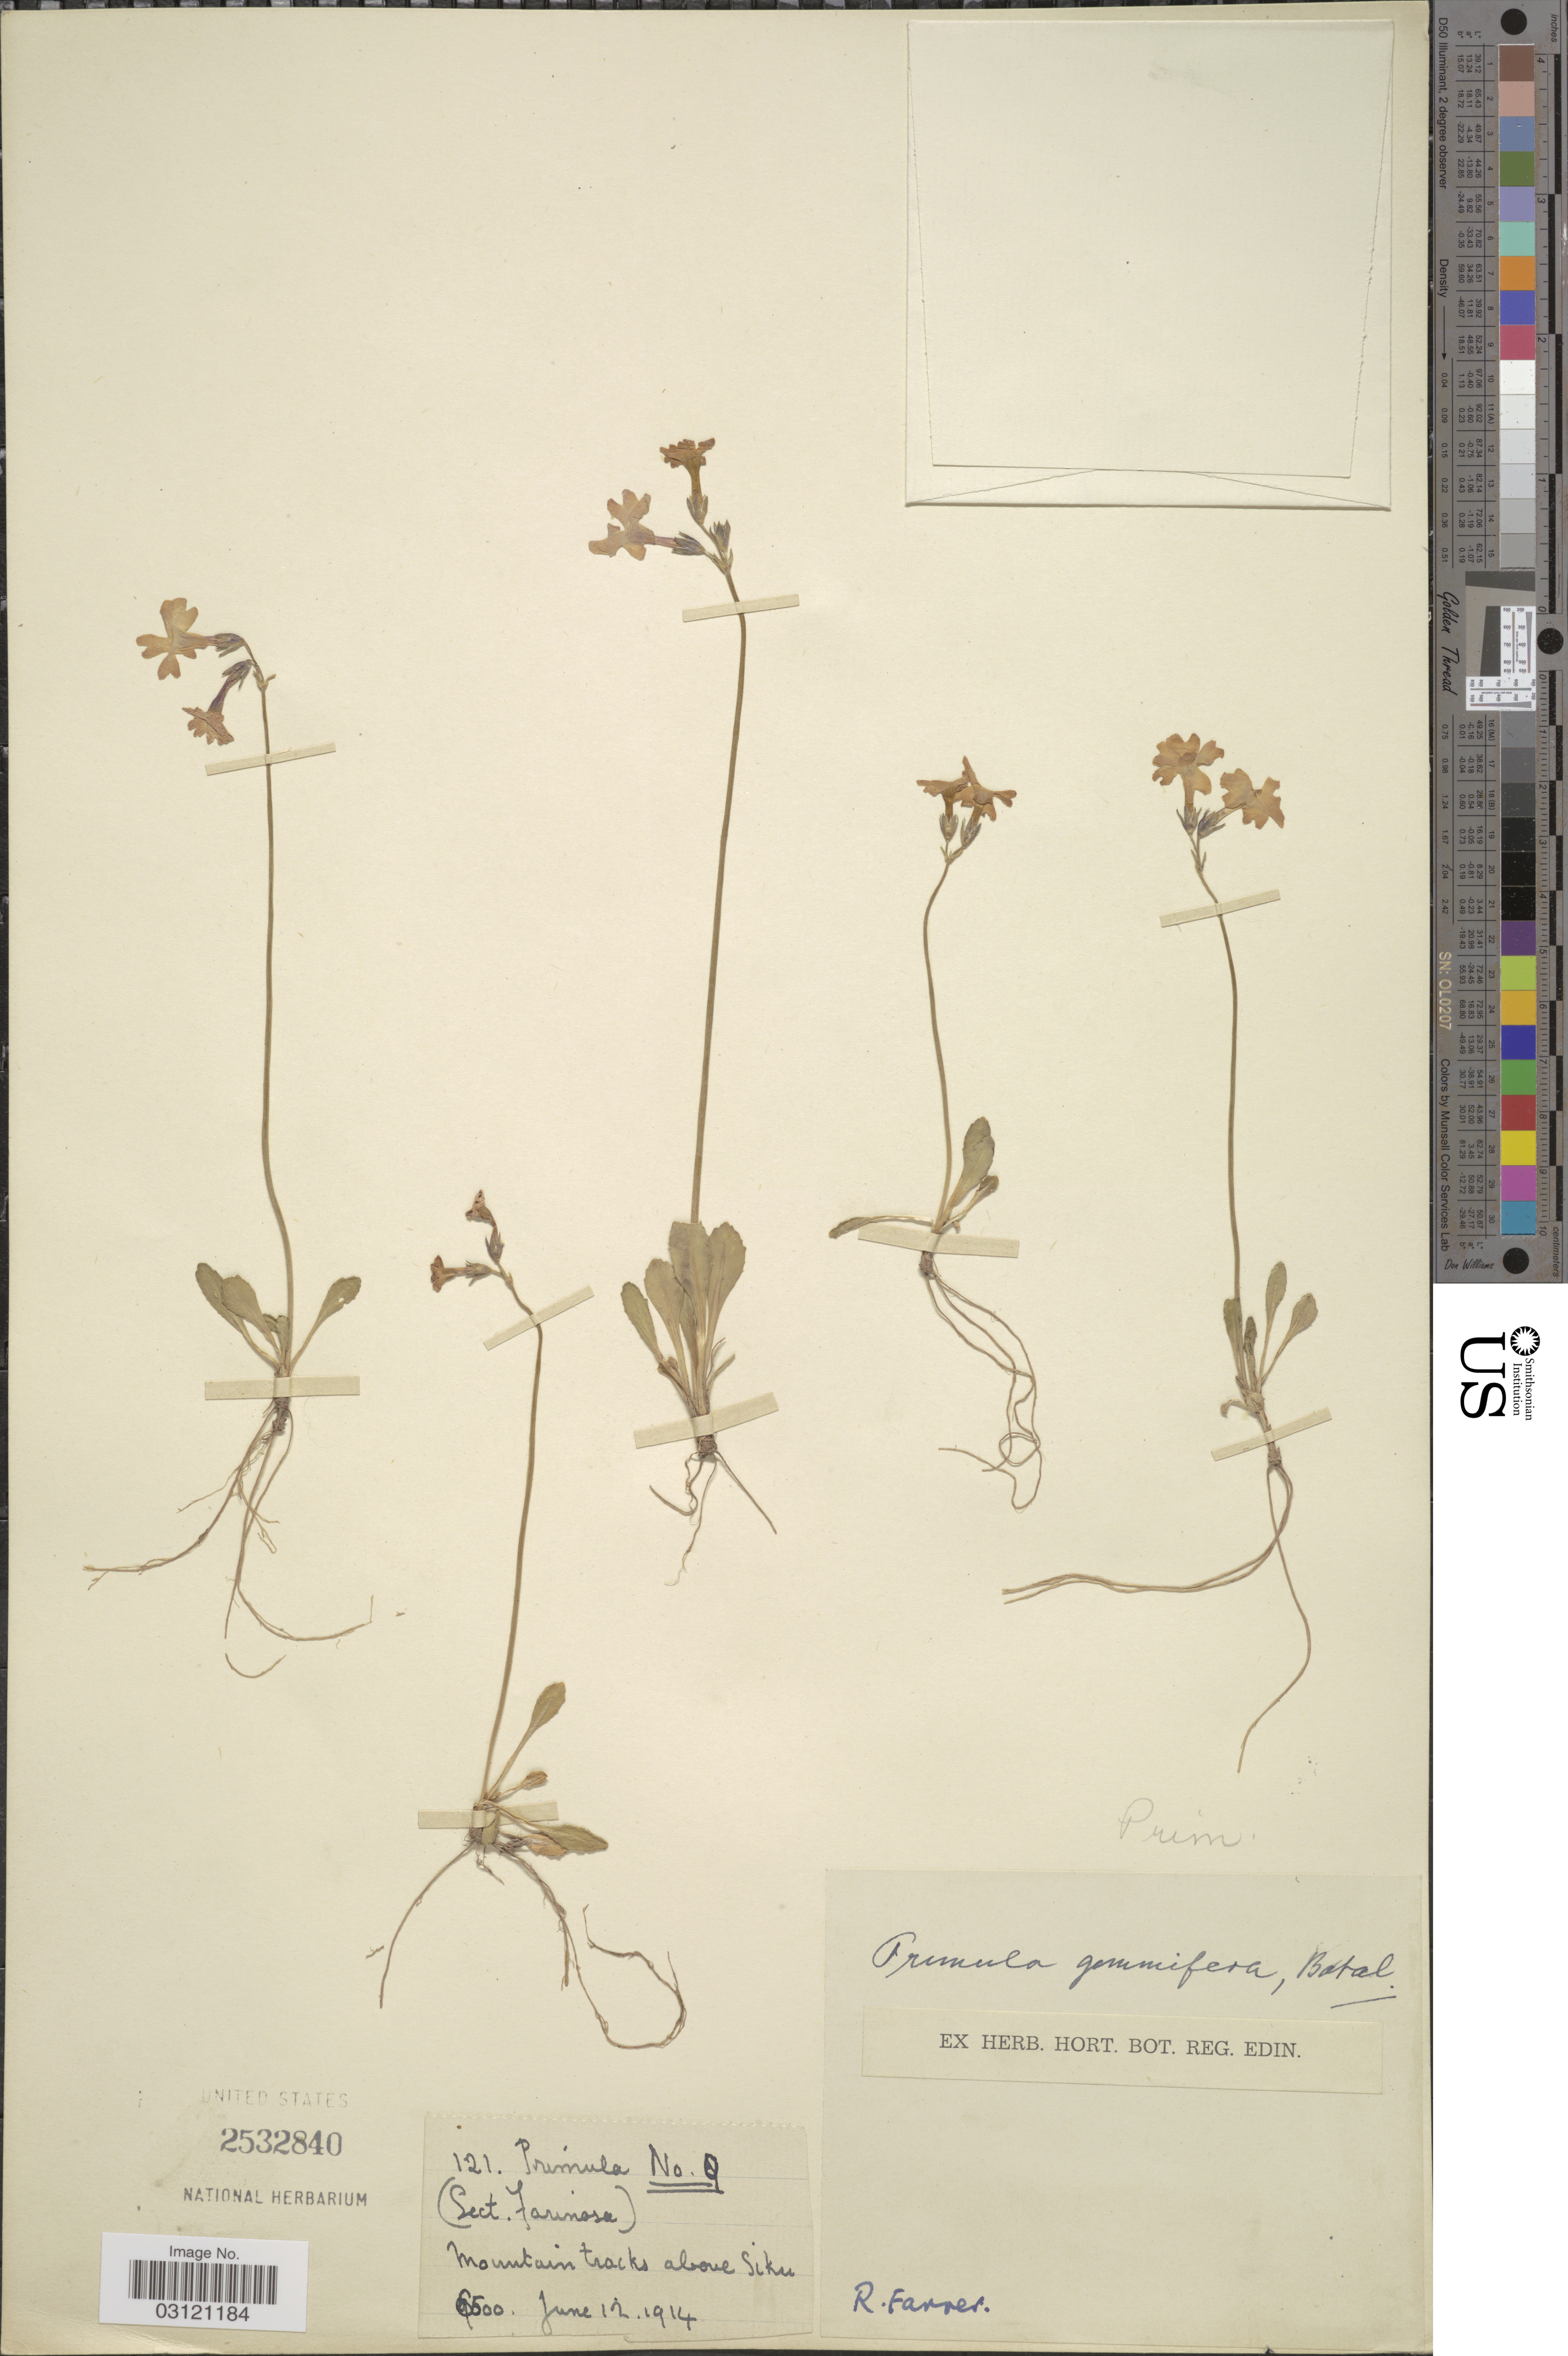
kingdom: Plantae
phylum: Tracheophyta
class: Magnoliopsida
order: Ericales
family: Primulaceae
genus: Primula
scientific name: Primula gemmifera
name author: Batalin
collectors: R. Farrer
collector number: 121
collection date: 1914-06-12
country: China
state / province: Gansu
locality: Mountains tracks above Siku.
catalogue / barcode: US 2532840